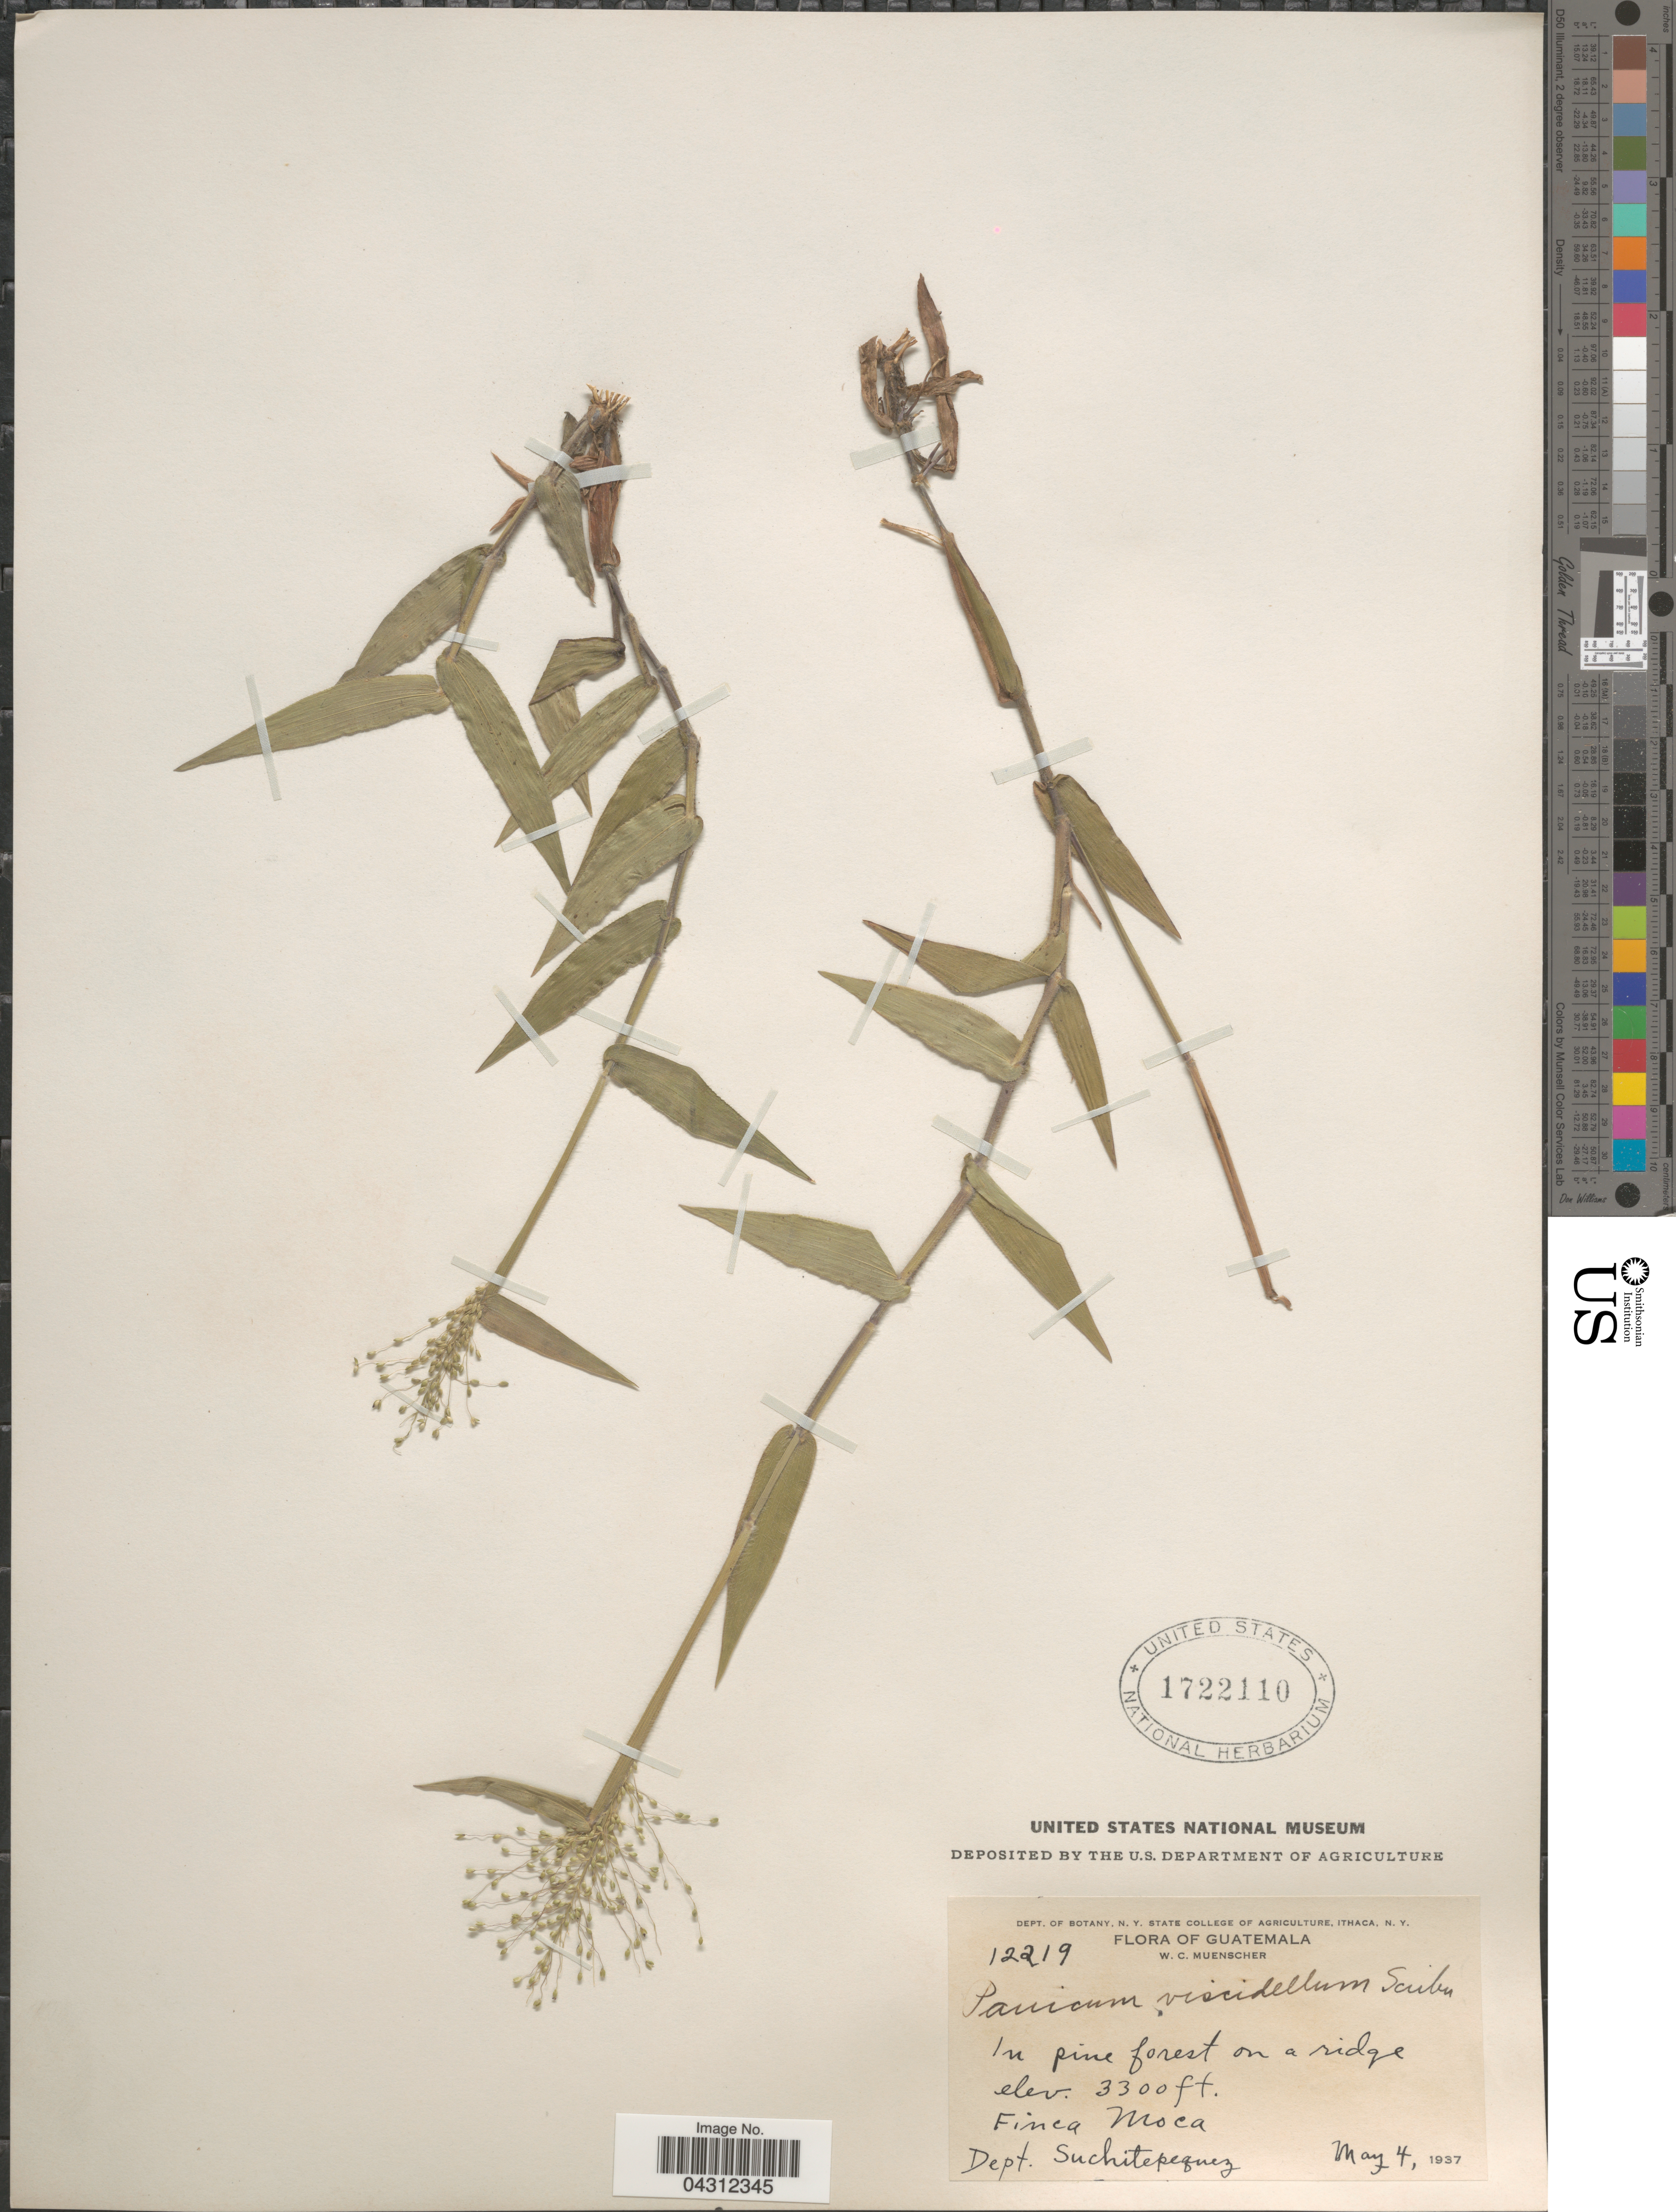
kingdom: Plantae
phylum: Tracheophyta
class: Liliopsida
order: Poales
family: Poaceae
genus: Dichanthelium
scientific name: Dichanthelium viscidellum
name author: (Scribn.) Gould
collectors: W. Muenscher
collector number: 12219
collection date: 1937-05-04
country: Guatemala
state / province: Suchitepequez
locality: In pine forest on a ridge. Finca Moca. Dept. Suchitepequez.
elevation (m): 1006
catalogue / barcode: US 1722110